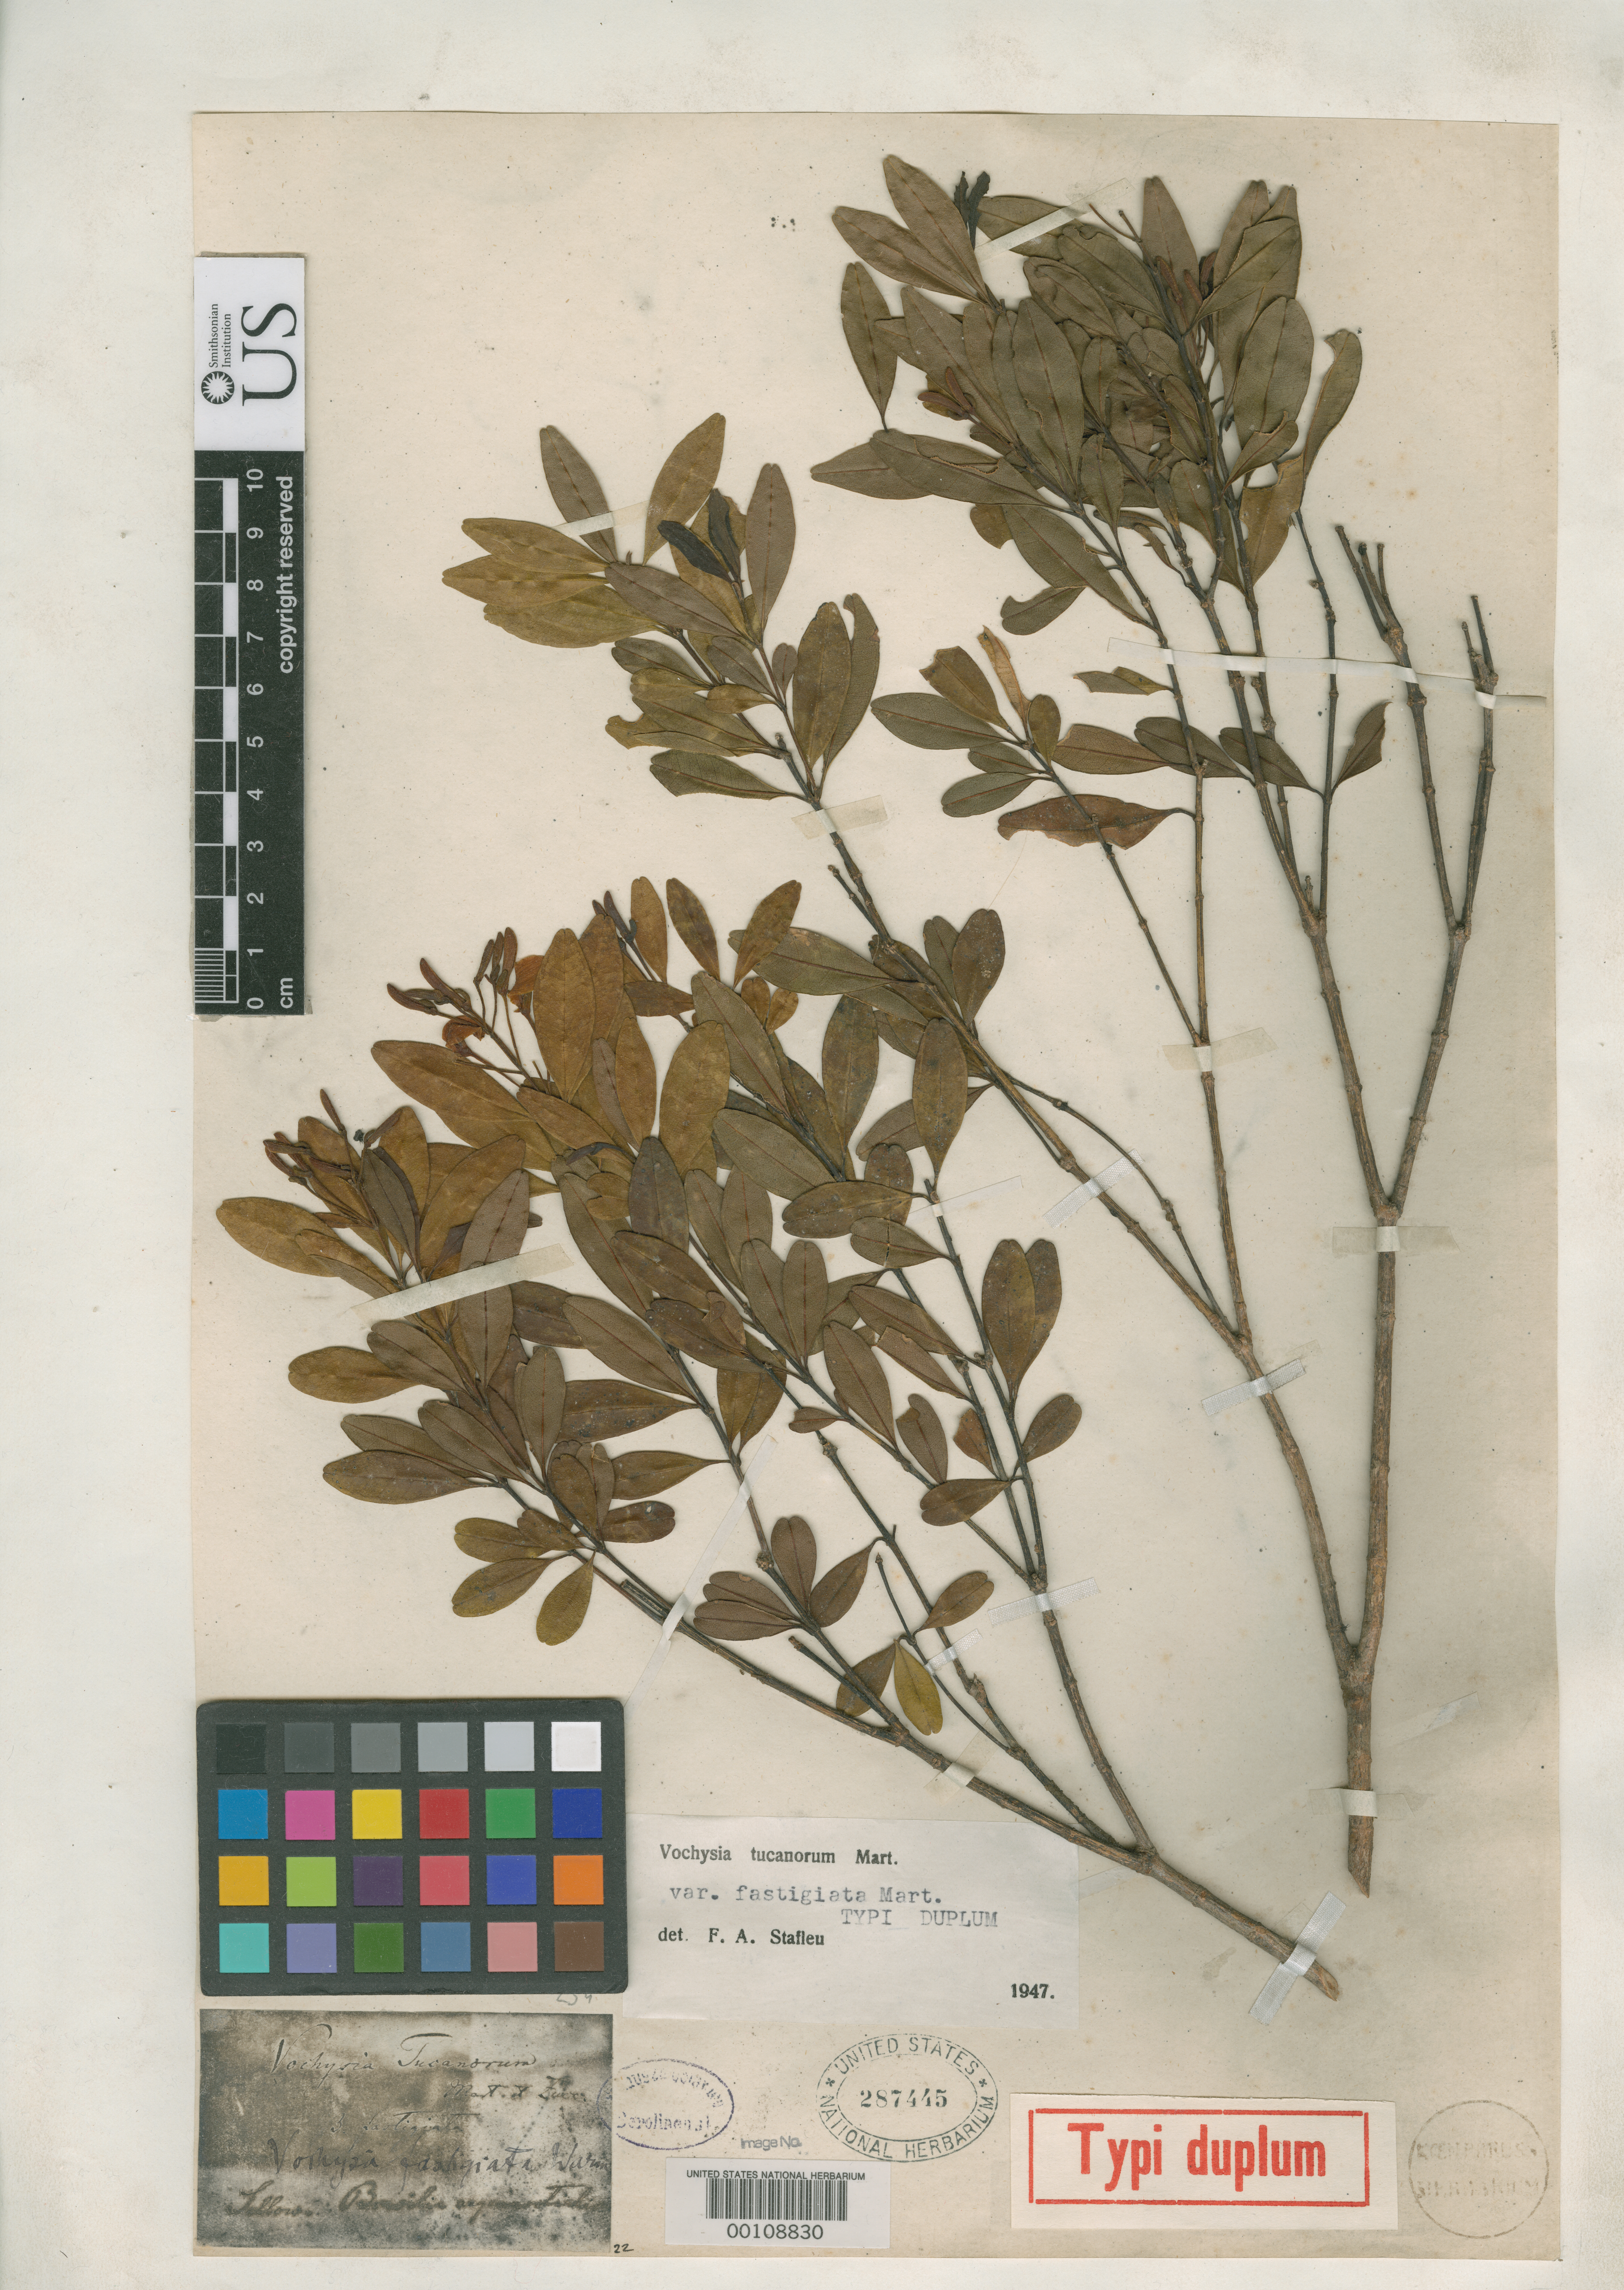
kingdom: Plantae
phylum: Tracheophyta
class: Magnoliopsida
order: Myrtales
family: Vochysiaceae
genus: Vochysia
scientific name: Vochysia tucanorum var. fastigiata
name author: Mart.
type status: Isolectotype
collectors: F. Sellow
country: Brazil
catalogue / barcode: US 287445